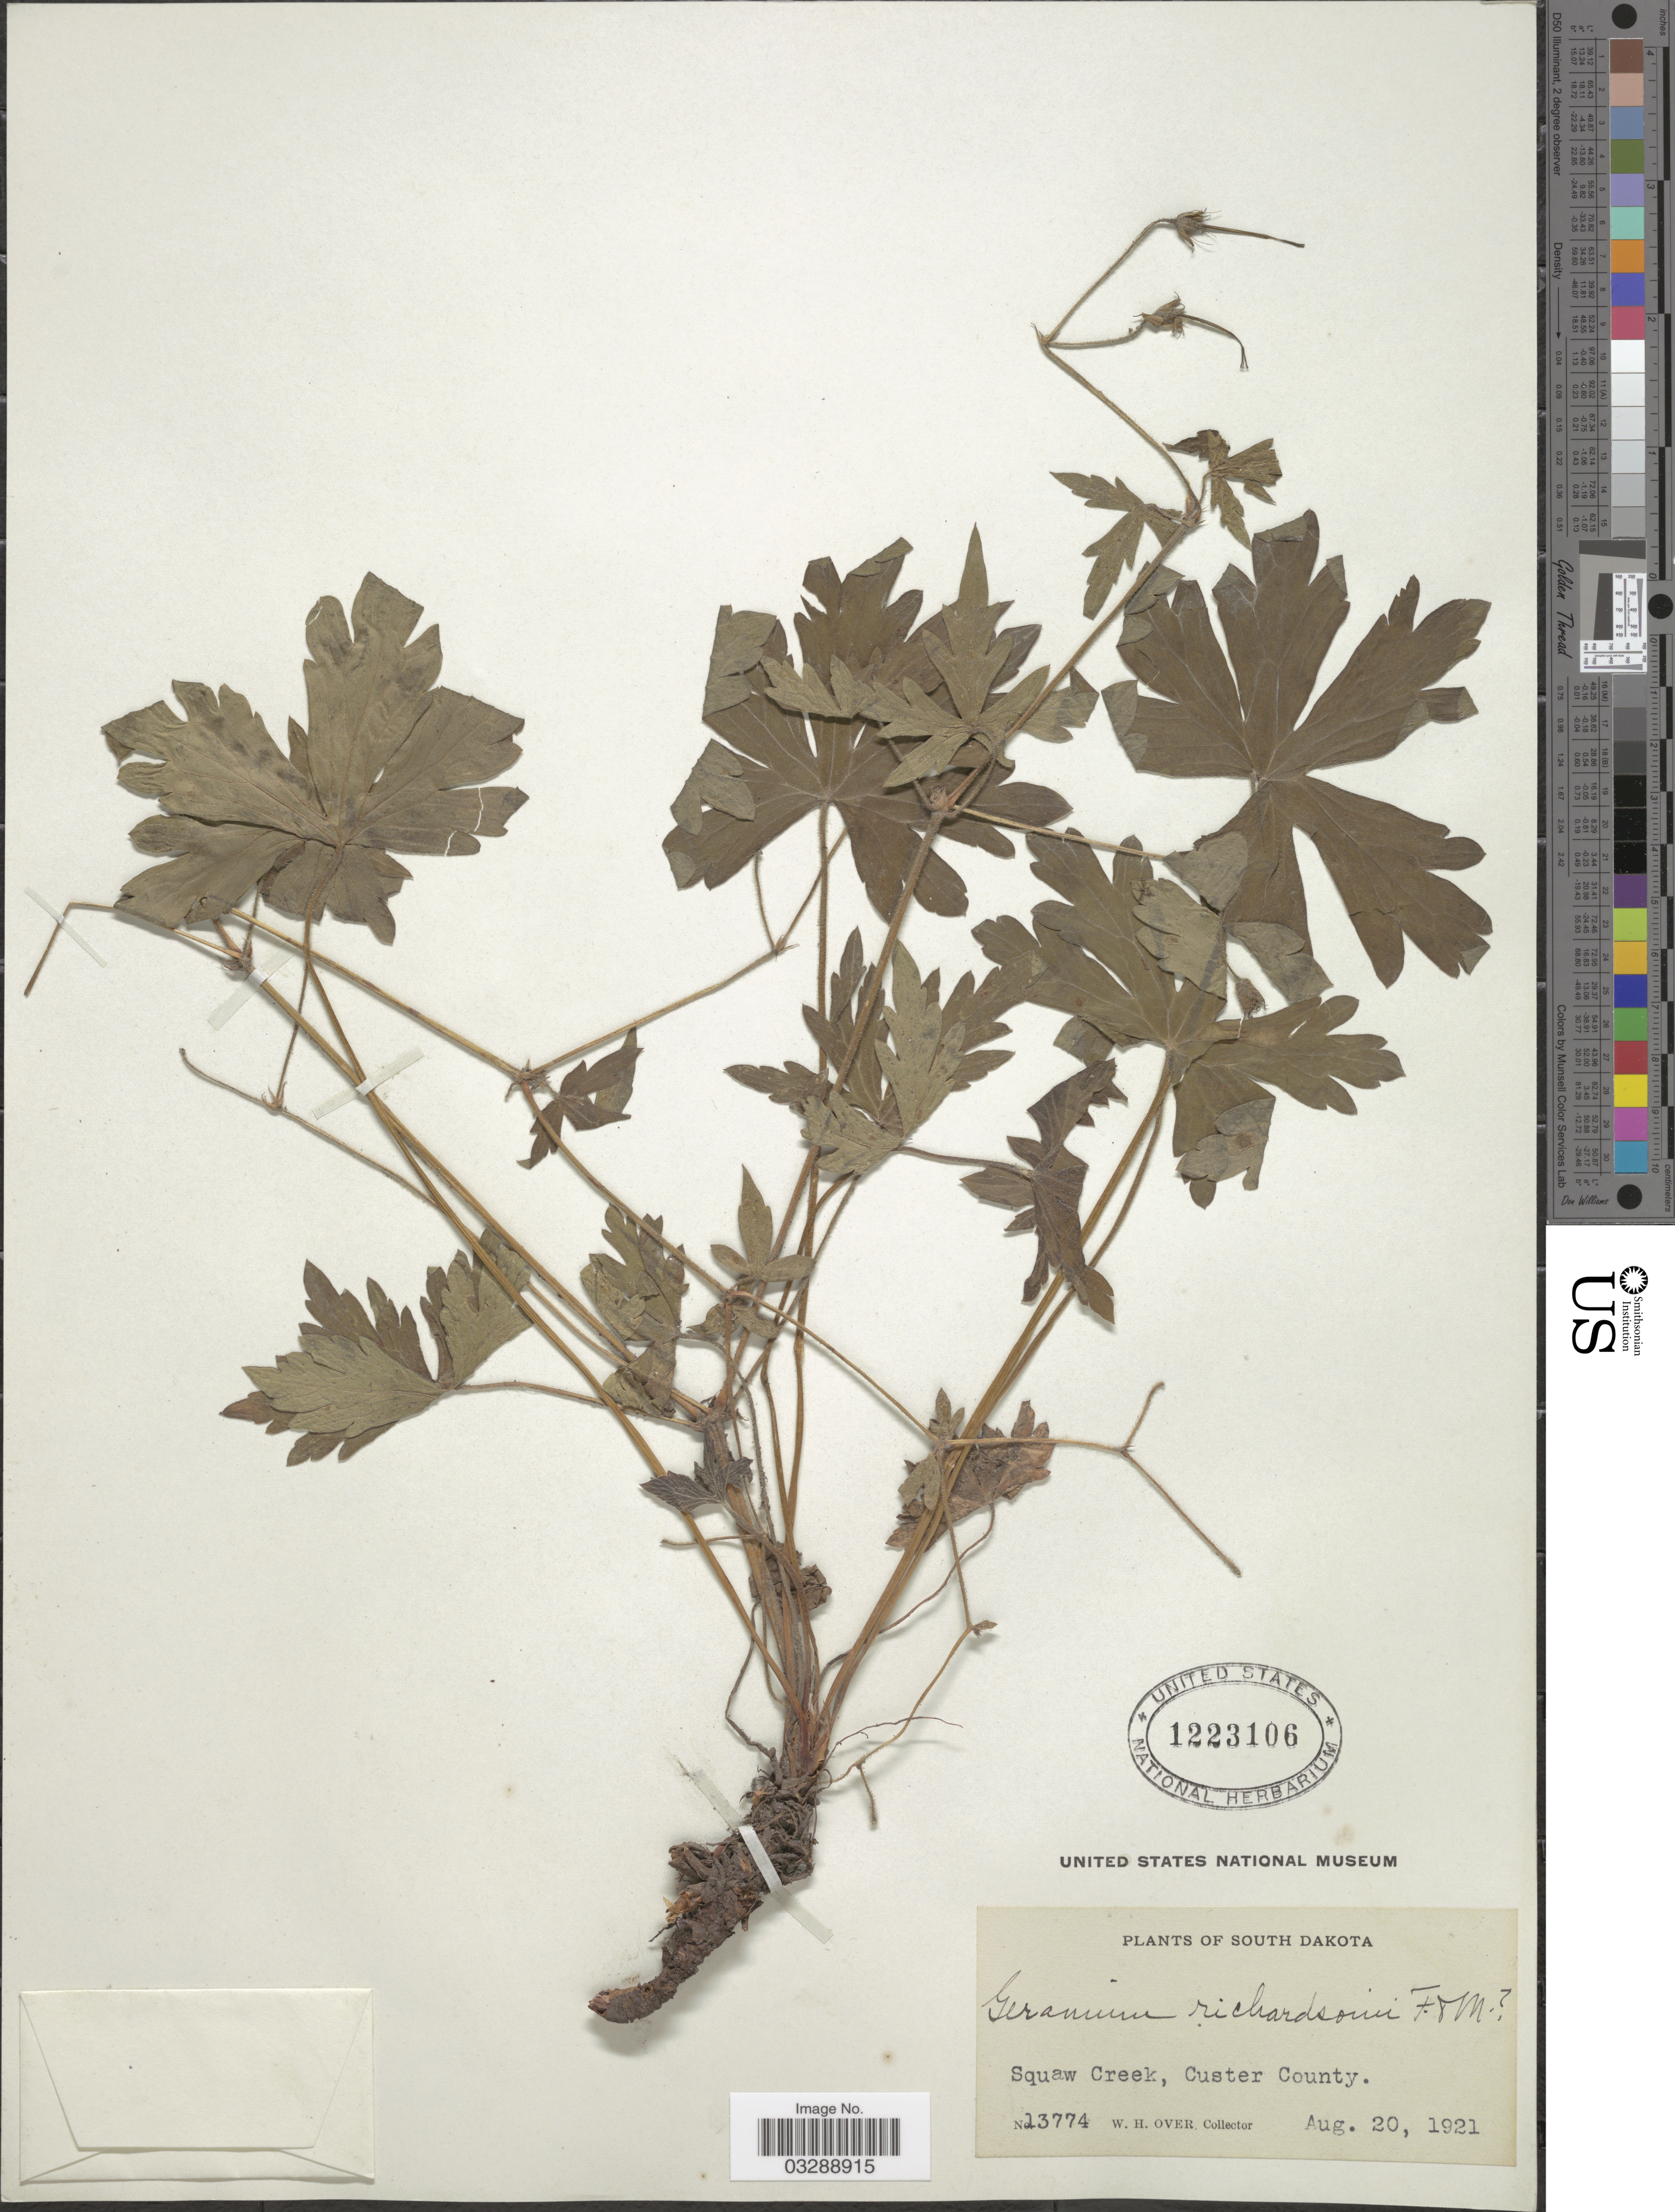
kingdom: Plantae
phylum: Tracheophyta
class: Magnoliopsida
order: Geraniales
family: Geraniaceae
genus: Geranium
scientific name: Geranium richardsonii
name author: Fisch. & Trautv.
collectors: W. Over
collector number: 13774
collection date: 1921-08-20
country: United States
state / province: South Dakota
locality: Squaw Creek, Custer County.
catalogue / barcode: US 1223106